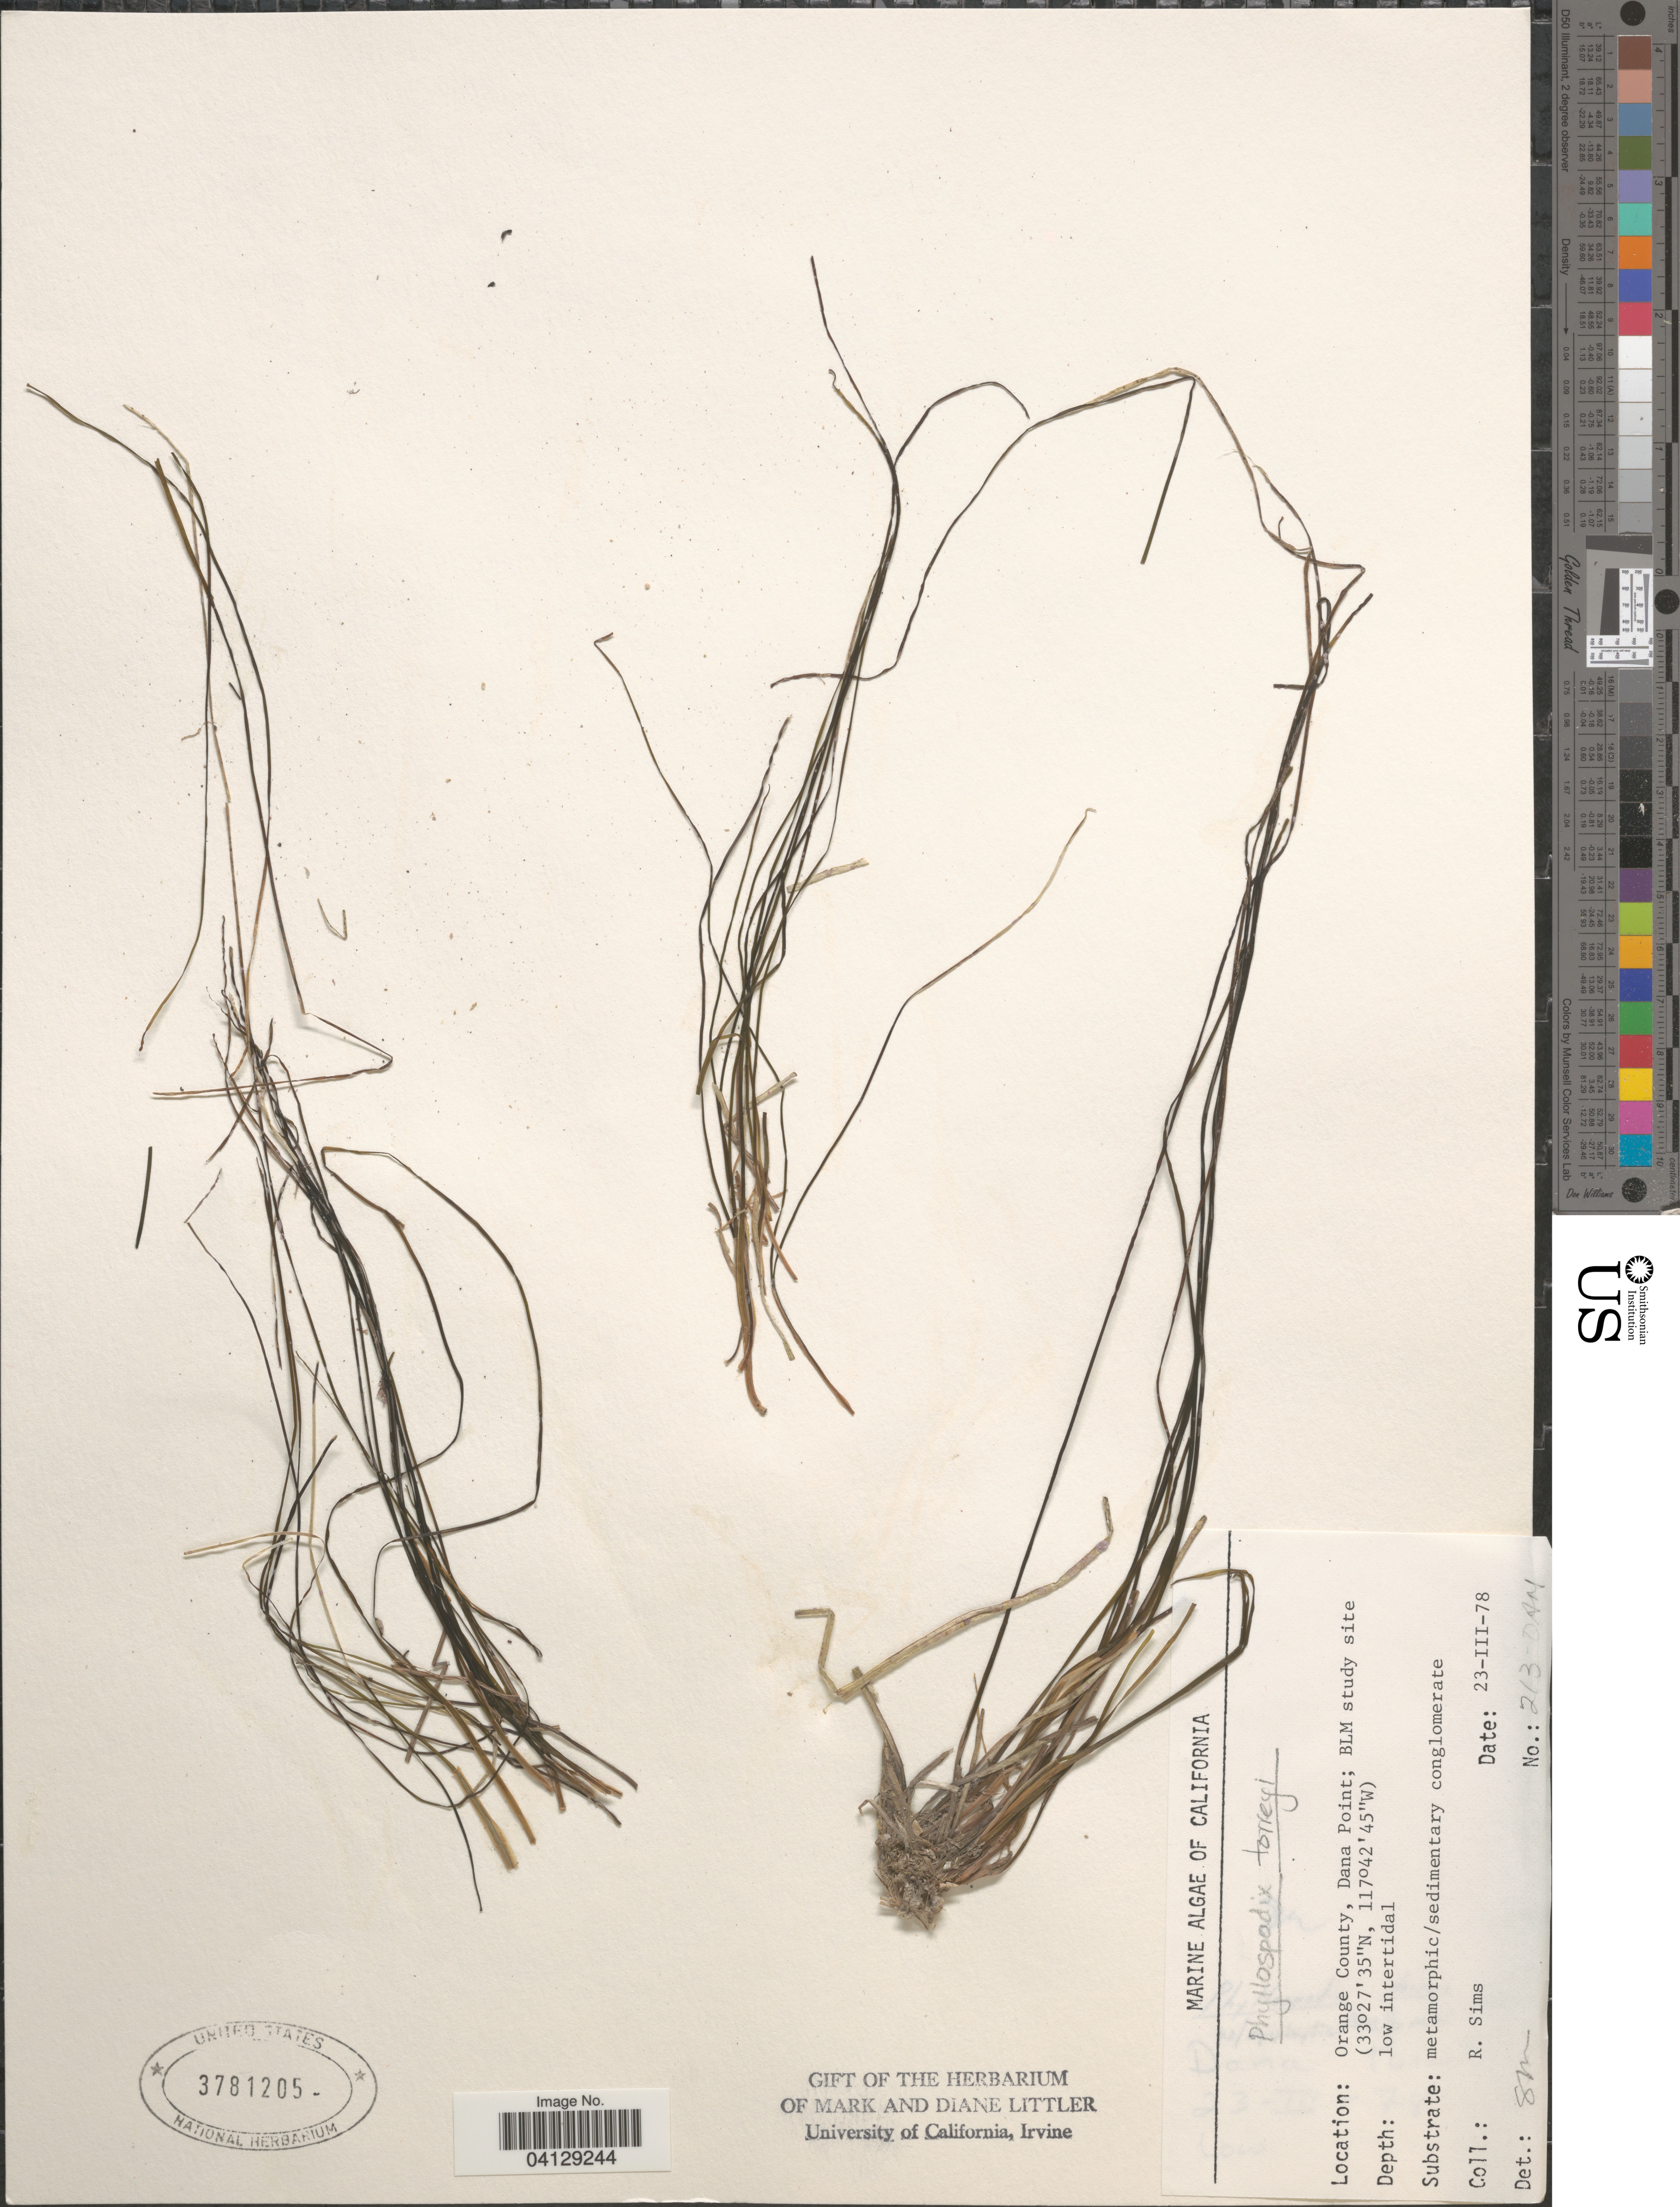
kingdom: Plantae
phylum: Tracheophyta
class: Liliopsida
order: Alismatales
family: Zosteraceae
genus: Phyllospadix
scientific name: Phyllospadix torreyi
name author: S. Watson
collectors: R. Sims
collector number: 213-DAN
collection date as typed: Transcribed d/m/y: 23/3/78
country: United States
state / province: California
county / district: Orange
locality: Orange County, Dana Point; BLM study site.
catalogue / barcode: US 3781205